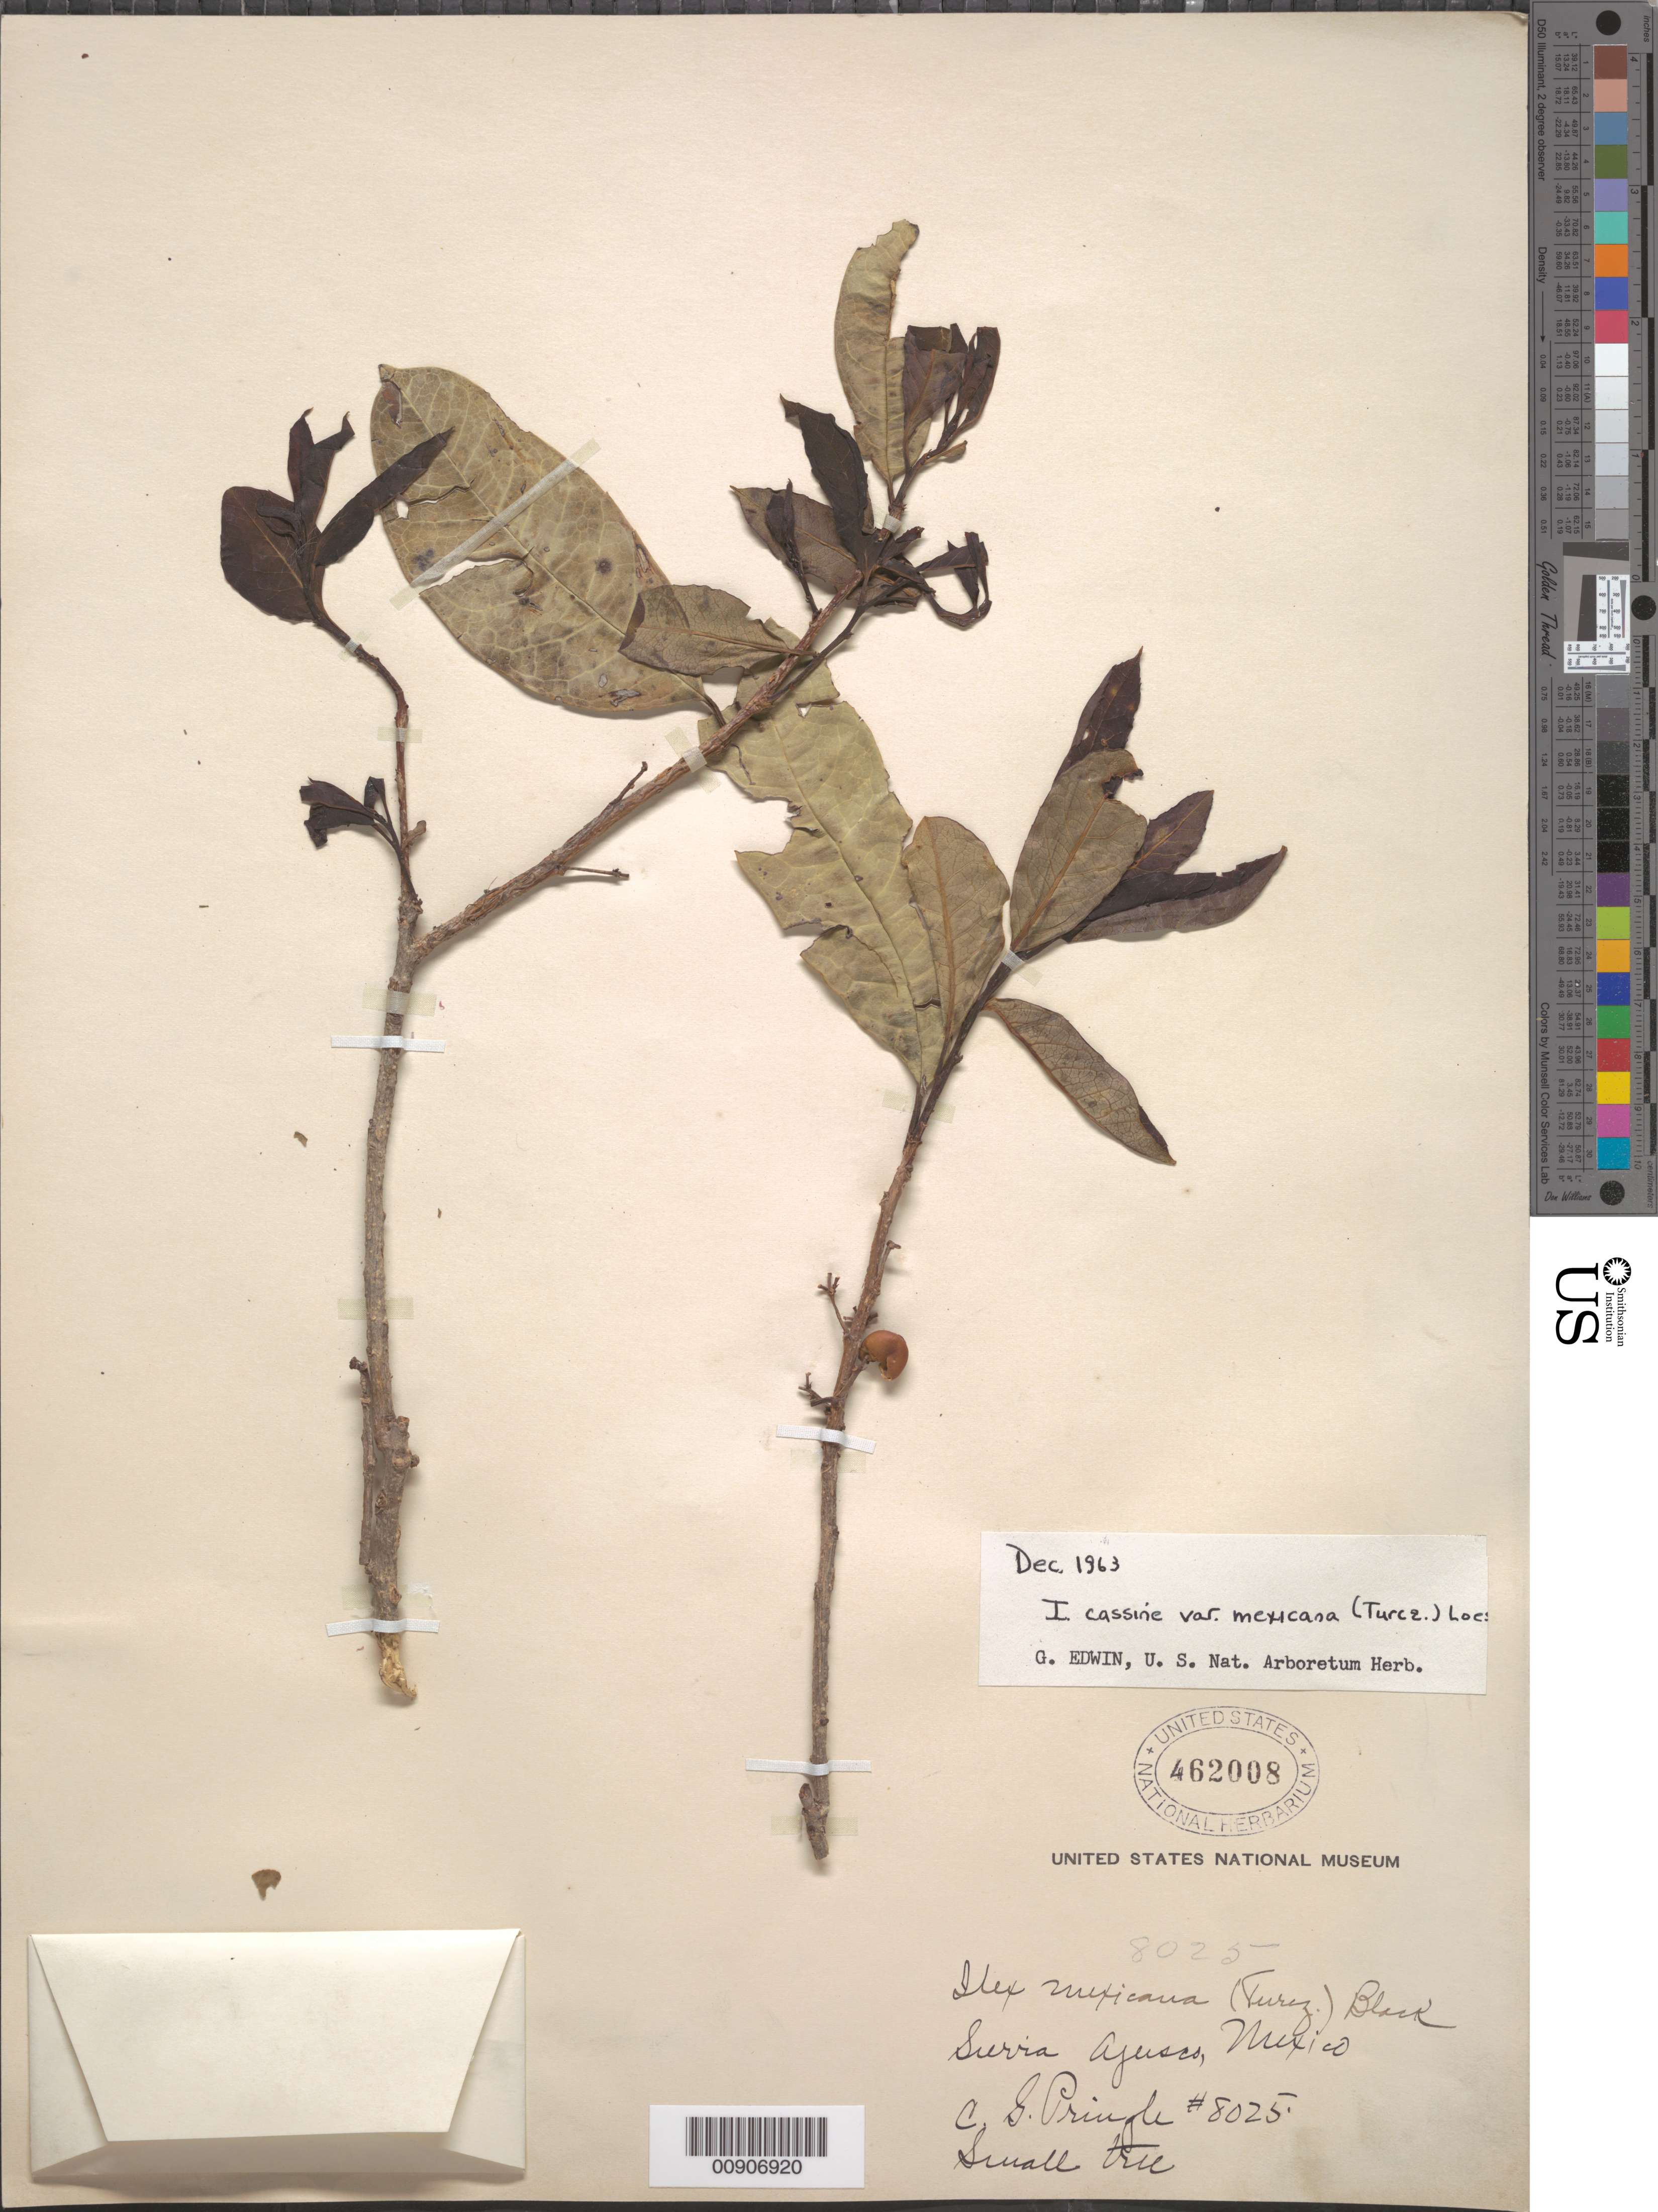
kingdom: Plantae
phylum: Tracheophyta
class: Magnoliopsida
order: Aquifoliales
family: Aquifoliaceae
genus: Ilex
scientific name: Ilex cassine var. mexicana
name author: (Walter) Sarg.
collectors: C. G. Pringle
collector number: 8025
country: Mexico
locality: Sierra del Ajusco.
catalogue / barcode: US 462008